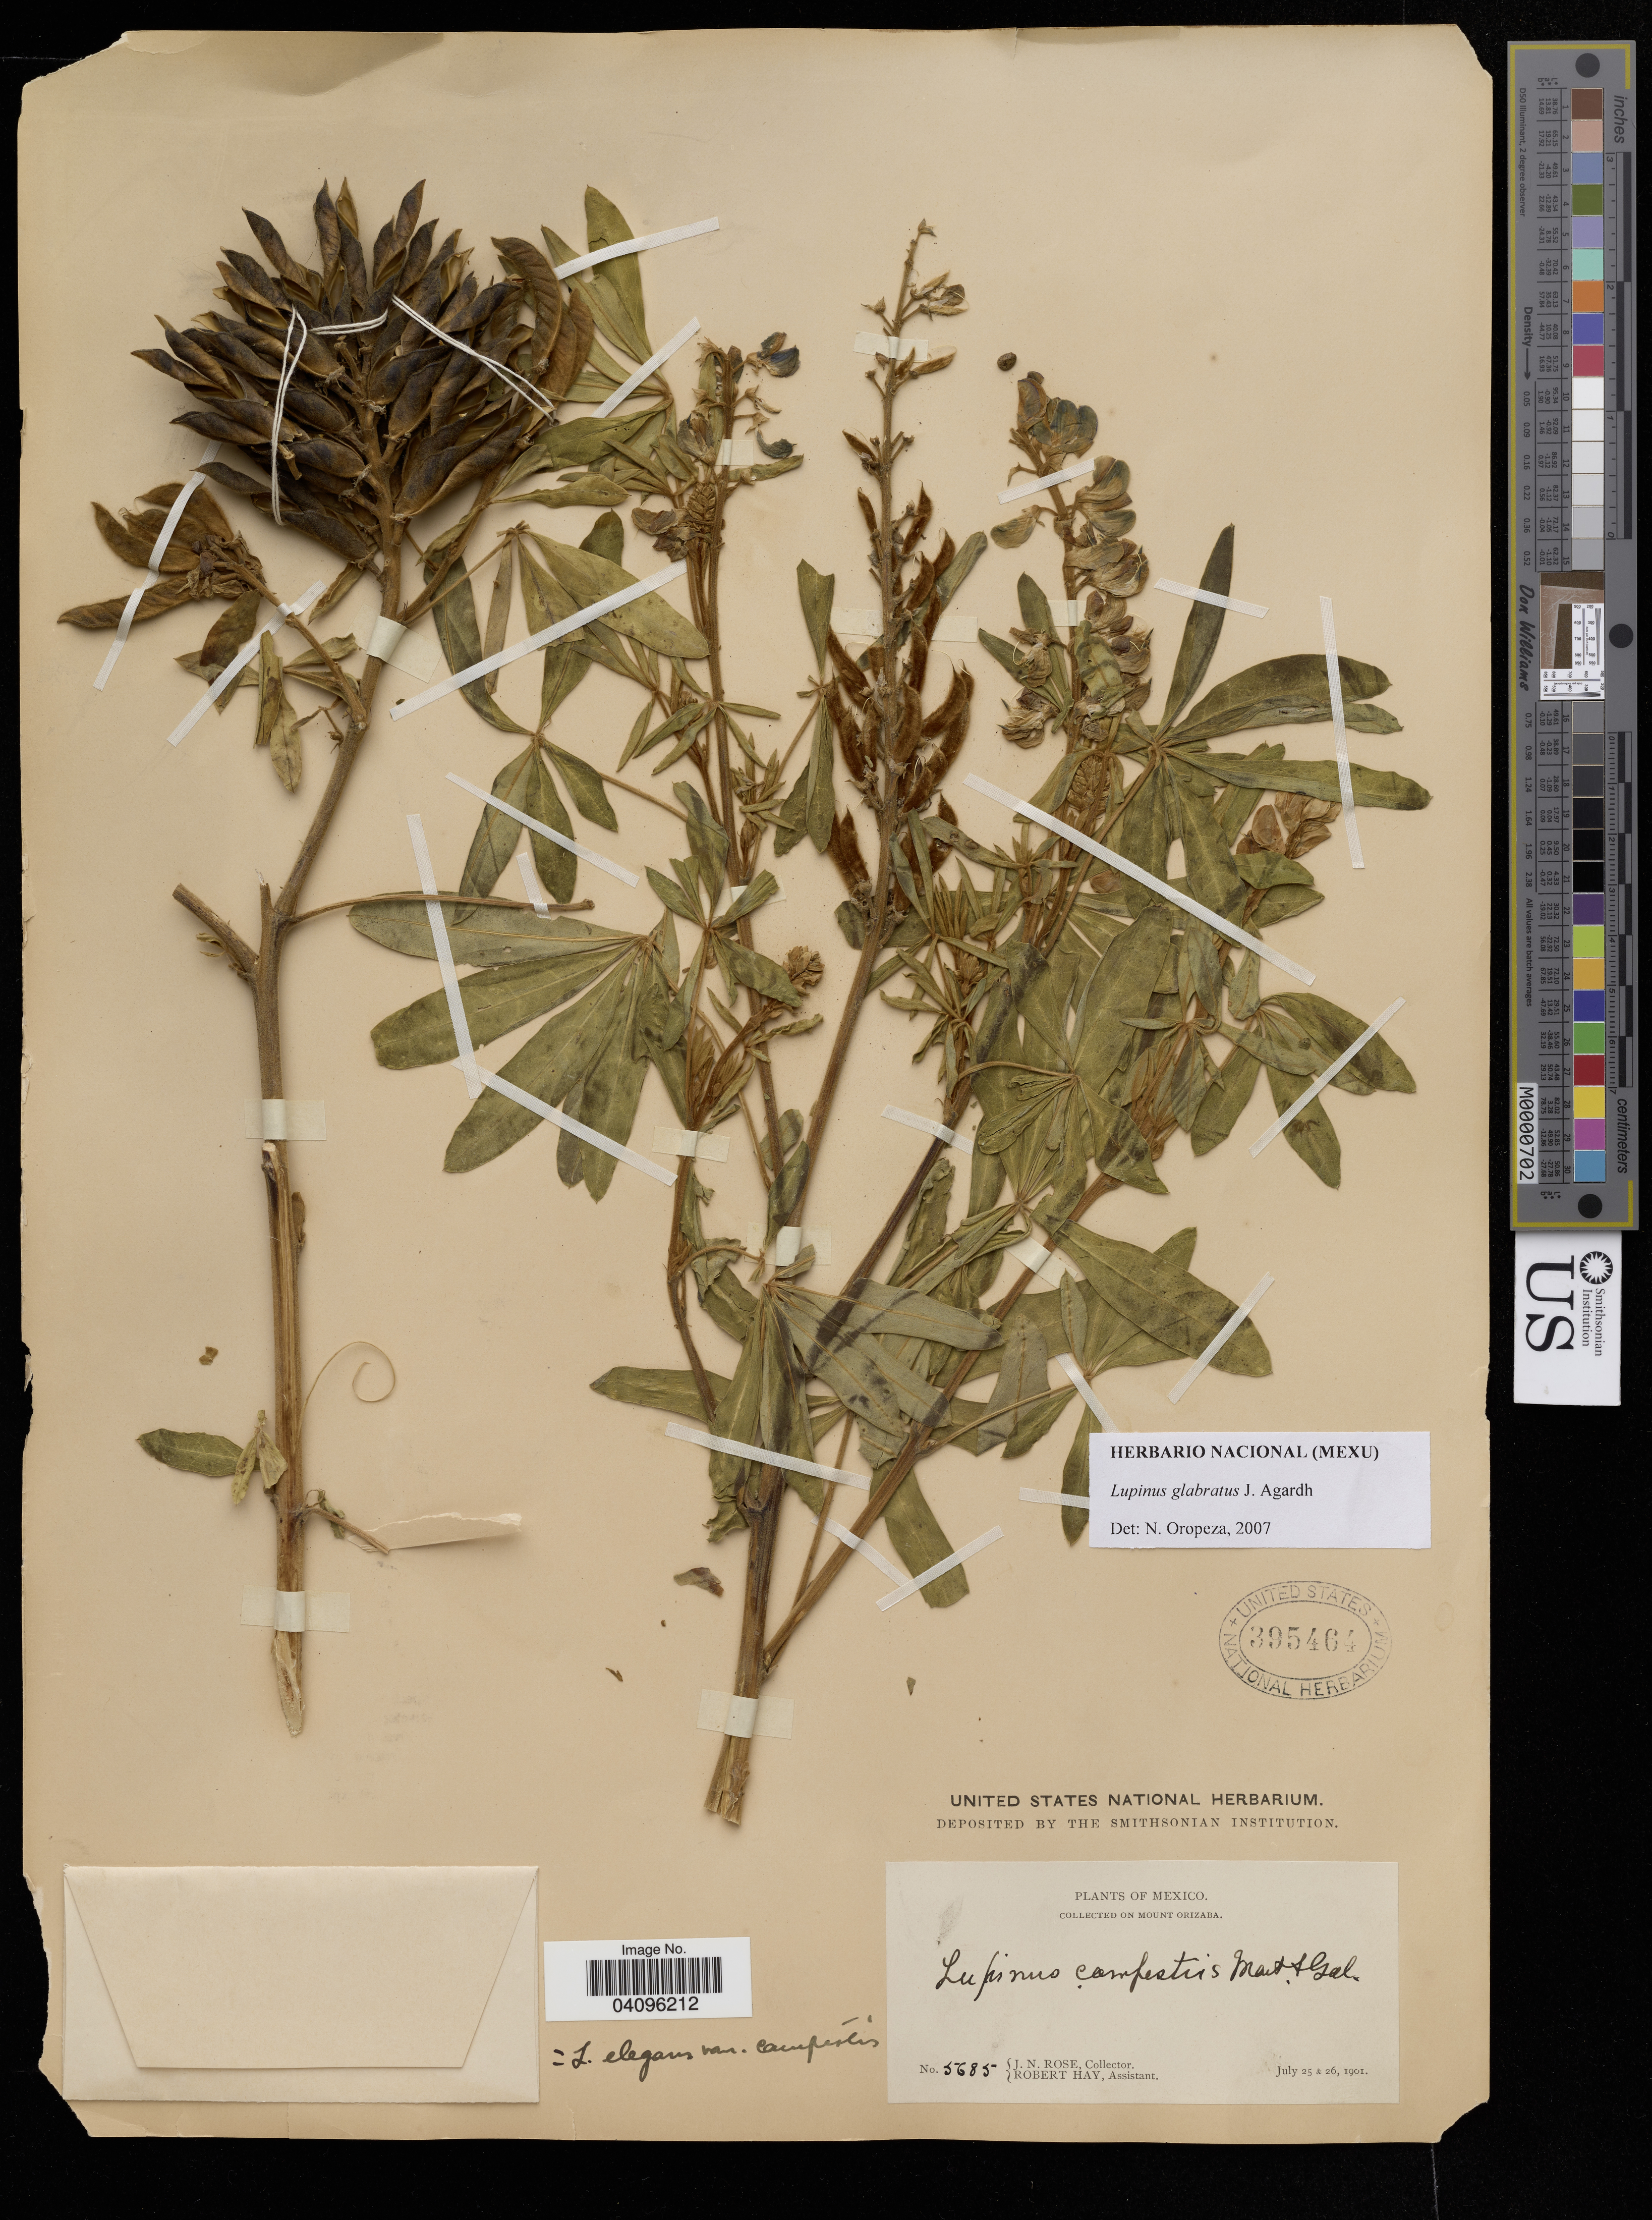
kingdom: Plantae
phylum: Tracheophyta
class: Magnoliopsida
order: Fabales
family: Fabaceae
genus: Lupinus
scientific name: Lupinus campestris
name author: Cham. & Schltdl.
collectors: R. Hay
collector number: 5685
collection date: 1901-07-25/1901-07-26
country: Mexico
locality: Mount Orizaba.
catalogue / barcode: US 395464